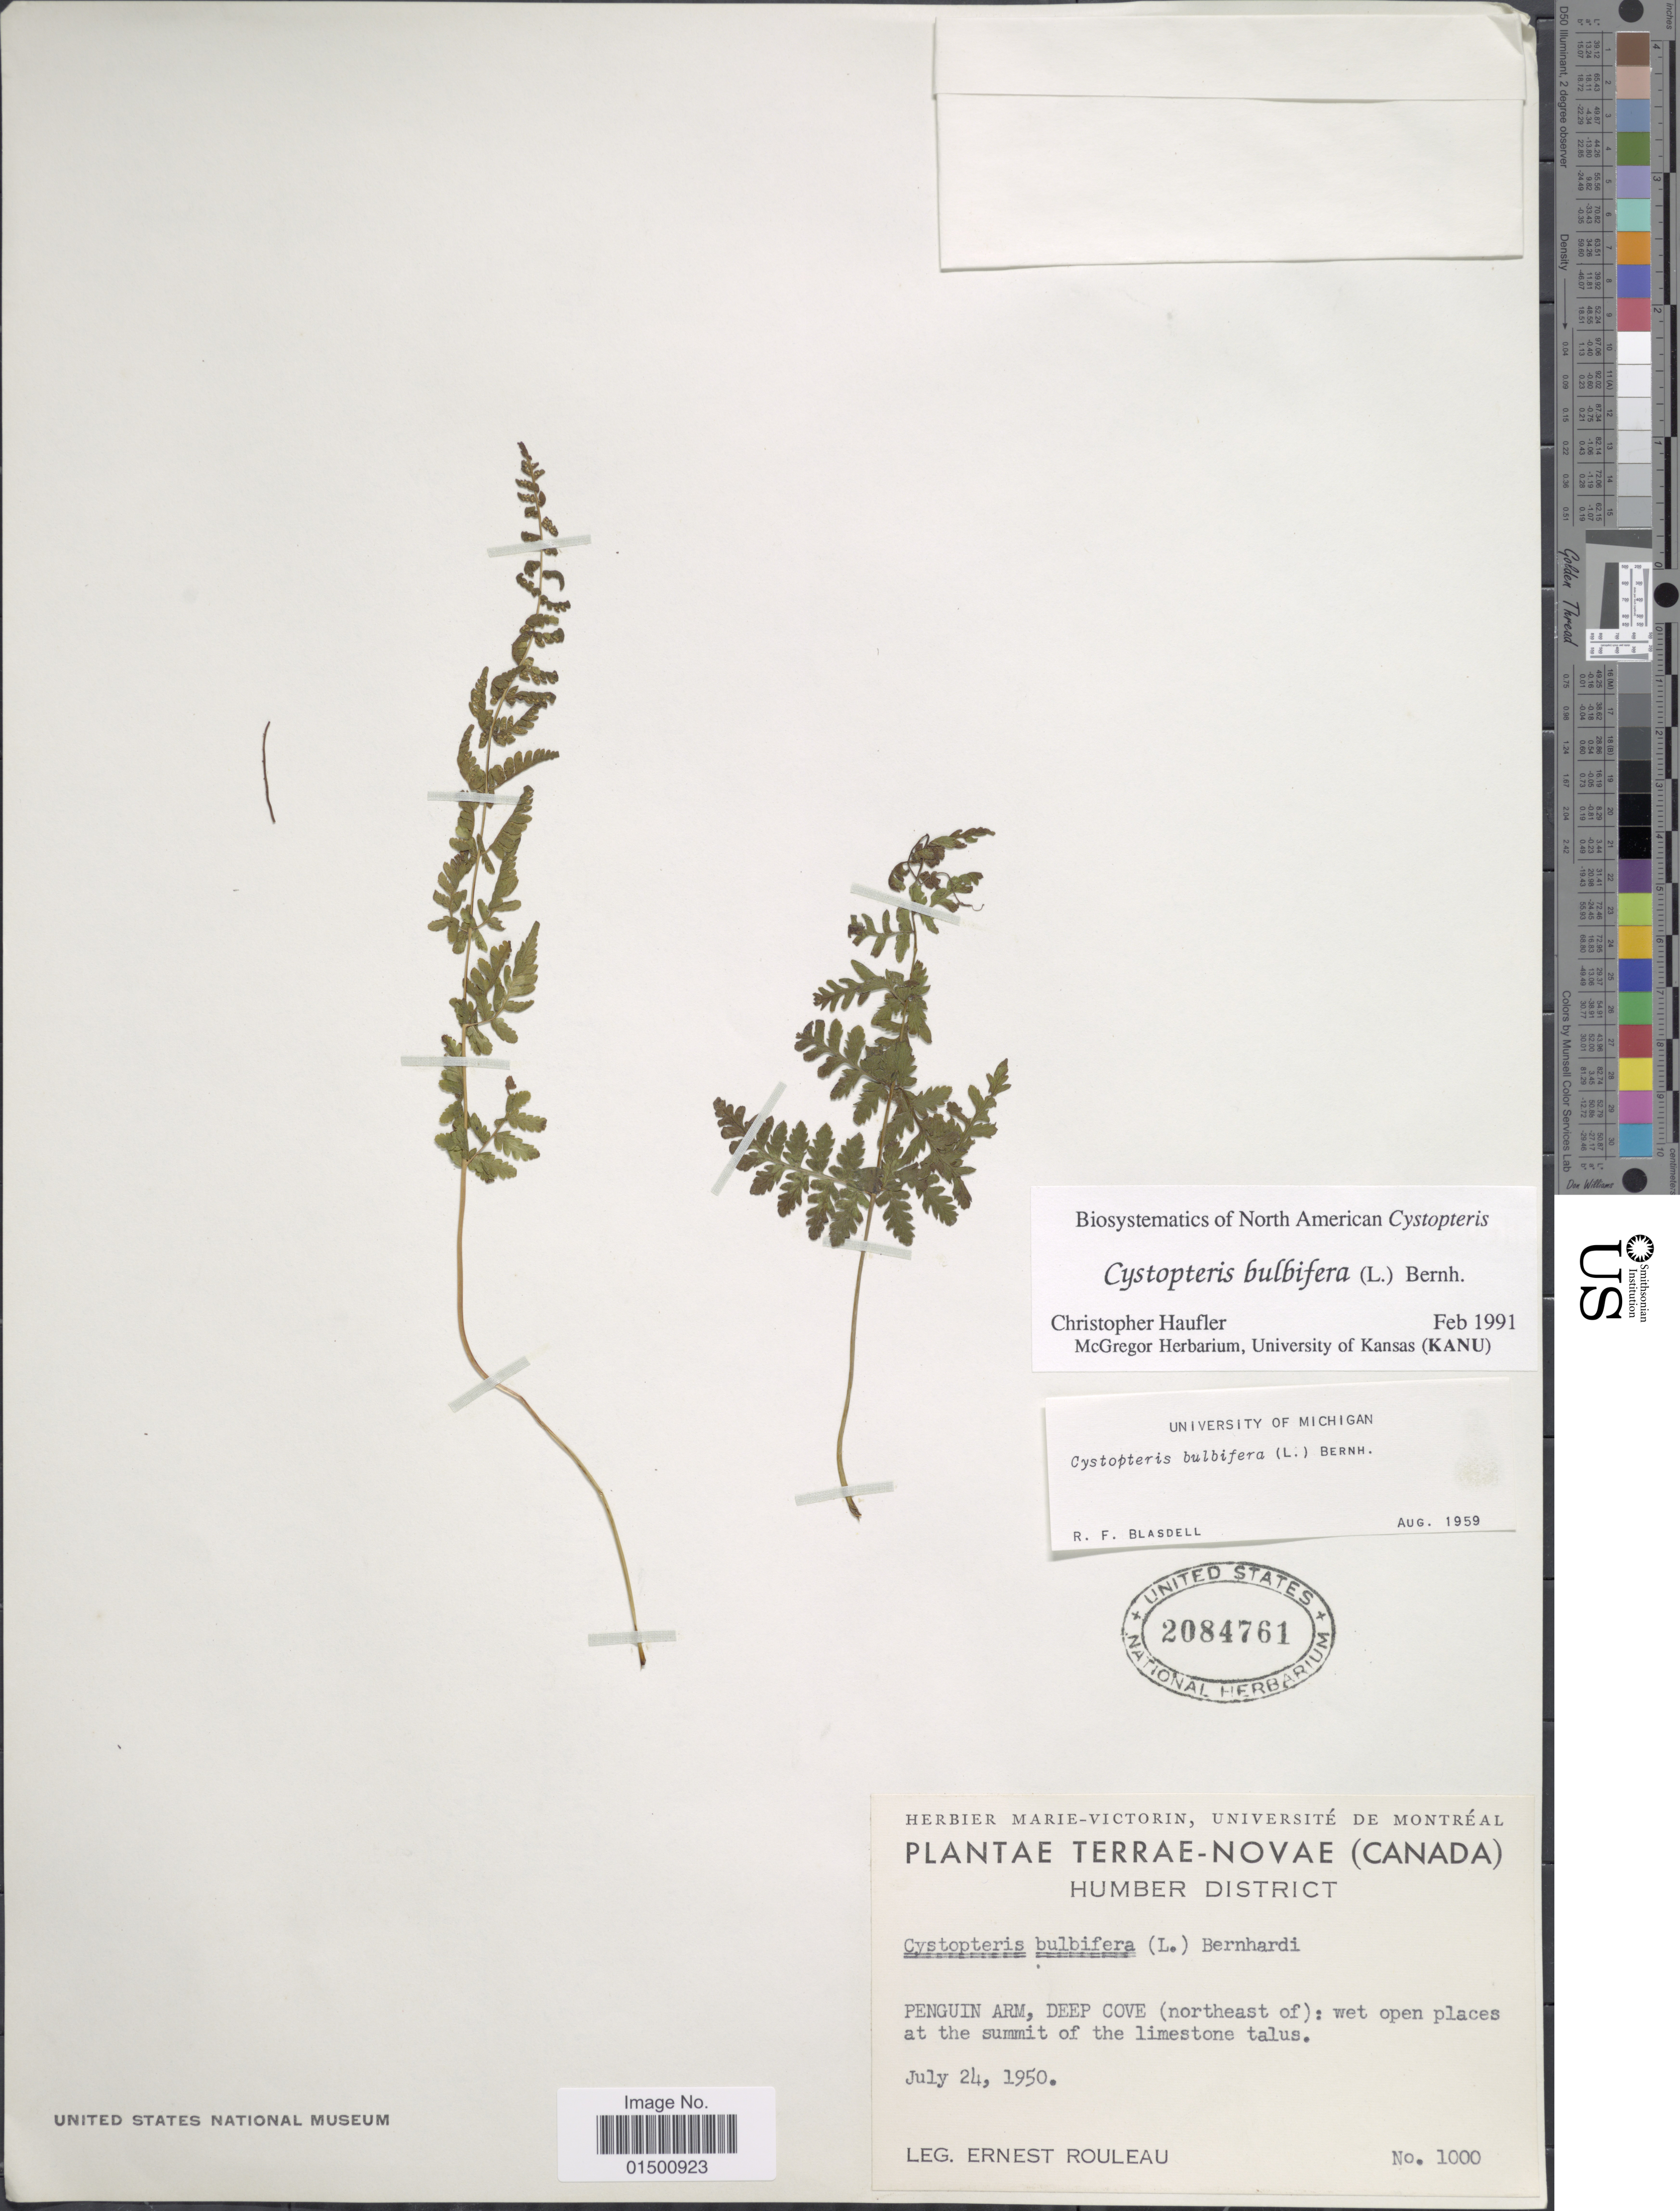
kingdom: Plantae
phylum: Tracheophyta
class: Polypodiopsida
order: Polypodiales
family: Cystopteridaceae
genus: Cystopteris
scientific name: Cystopteris bulbifera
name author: (L.) Bernh.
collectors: J. Rouleau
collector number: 1000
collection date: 1950-07-24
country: Canada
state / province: Newfoundland and Labrador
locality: Terrae-Novae, Humber District, Penguin Arm, Deep Cove (northeast of)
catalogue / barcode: US 2084761